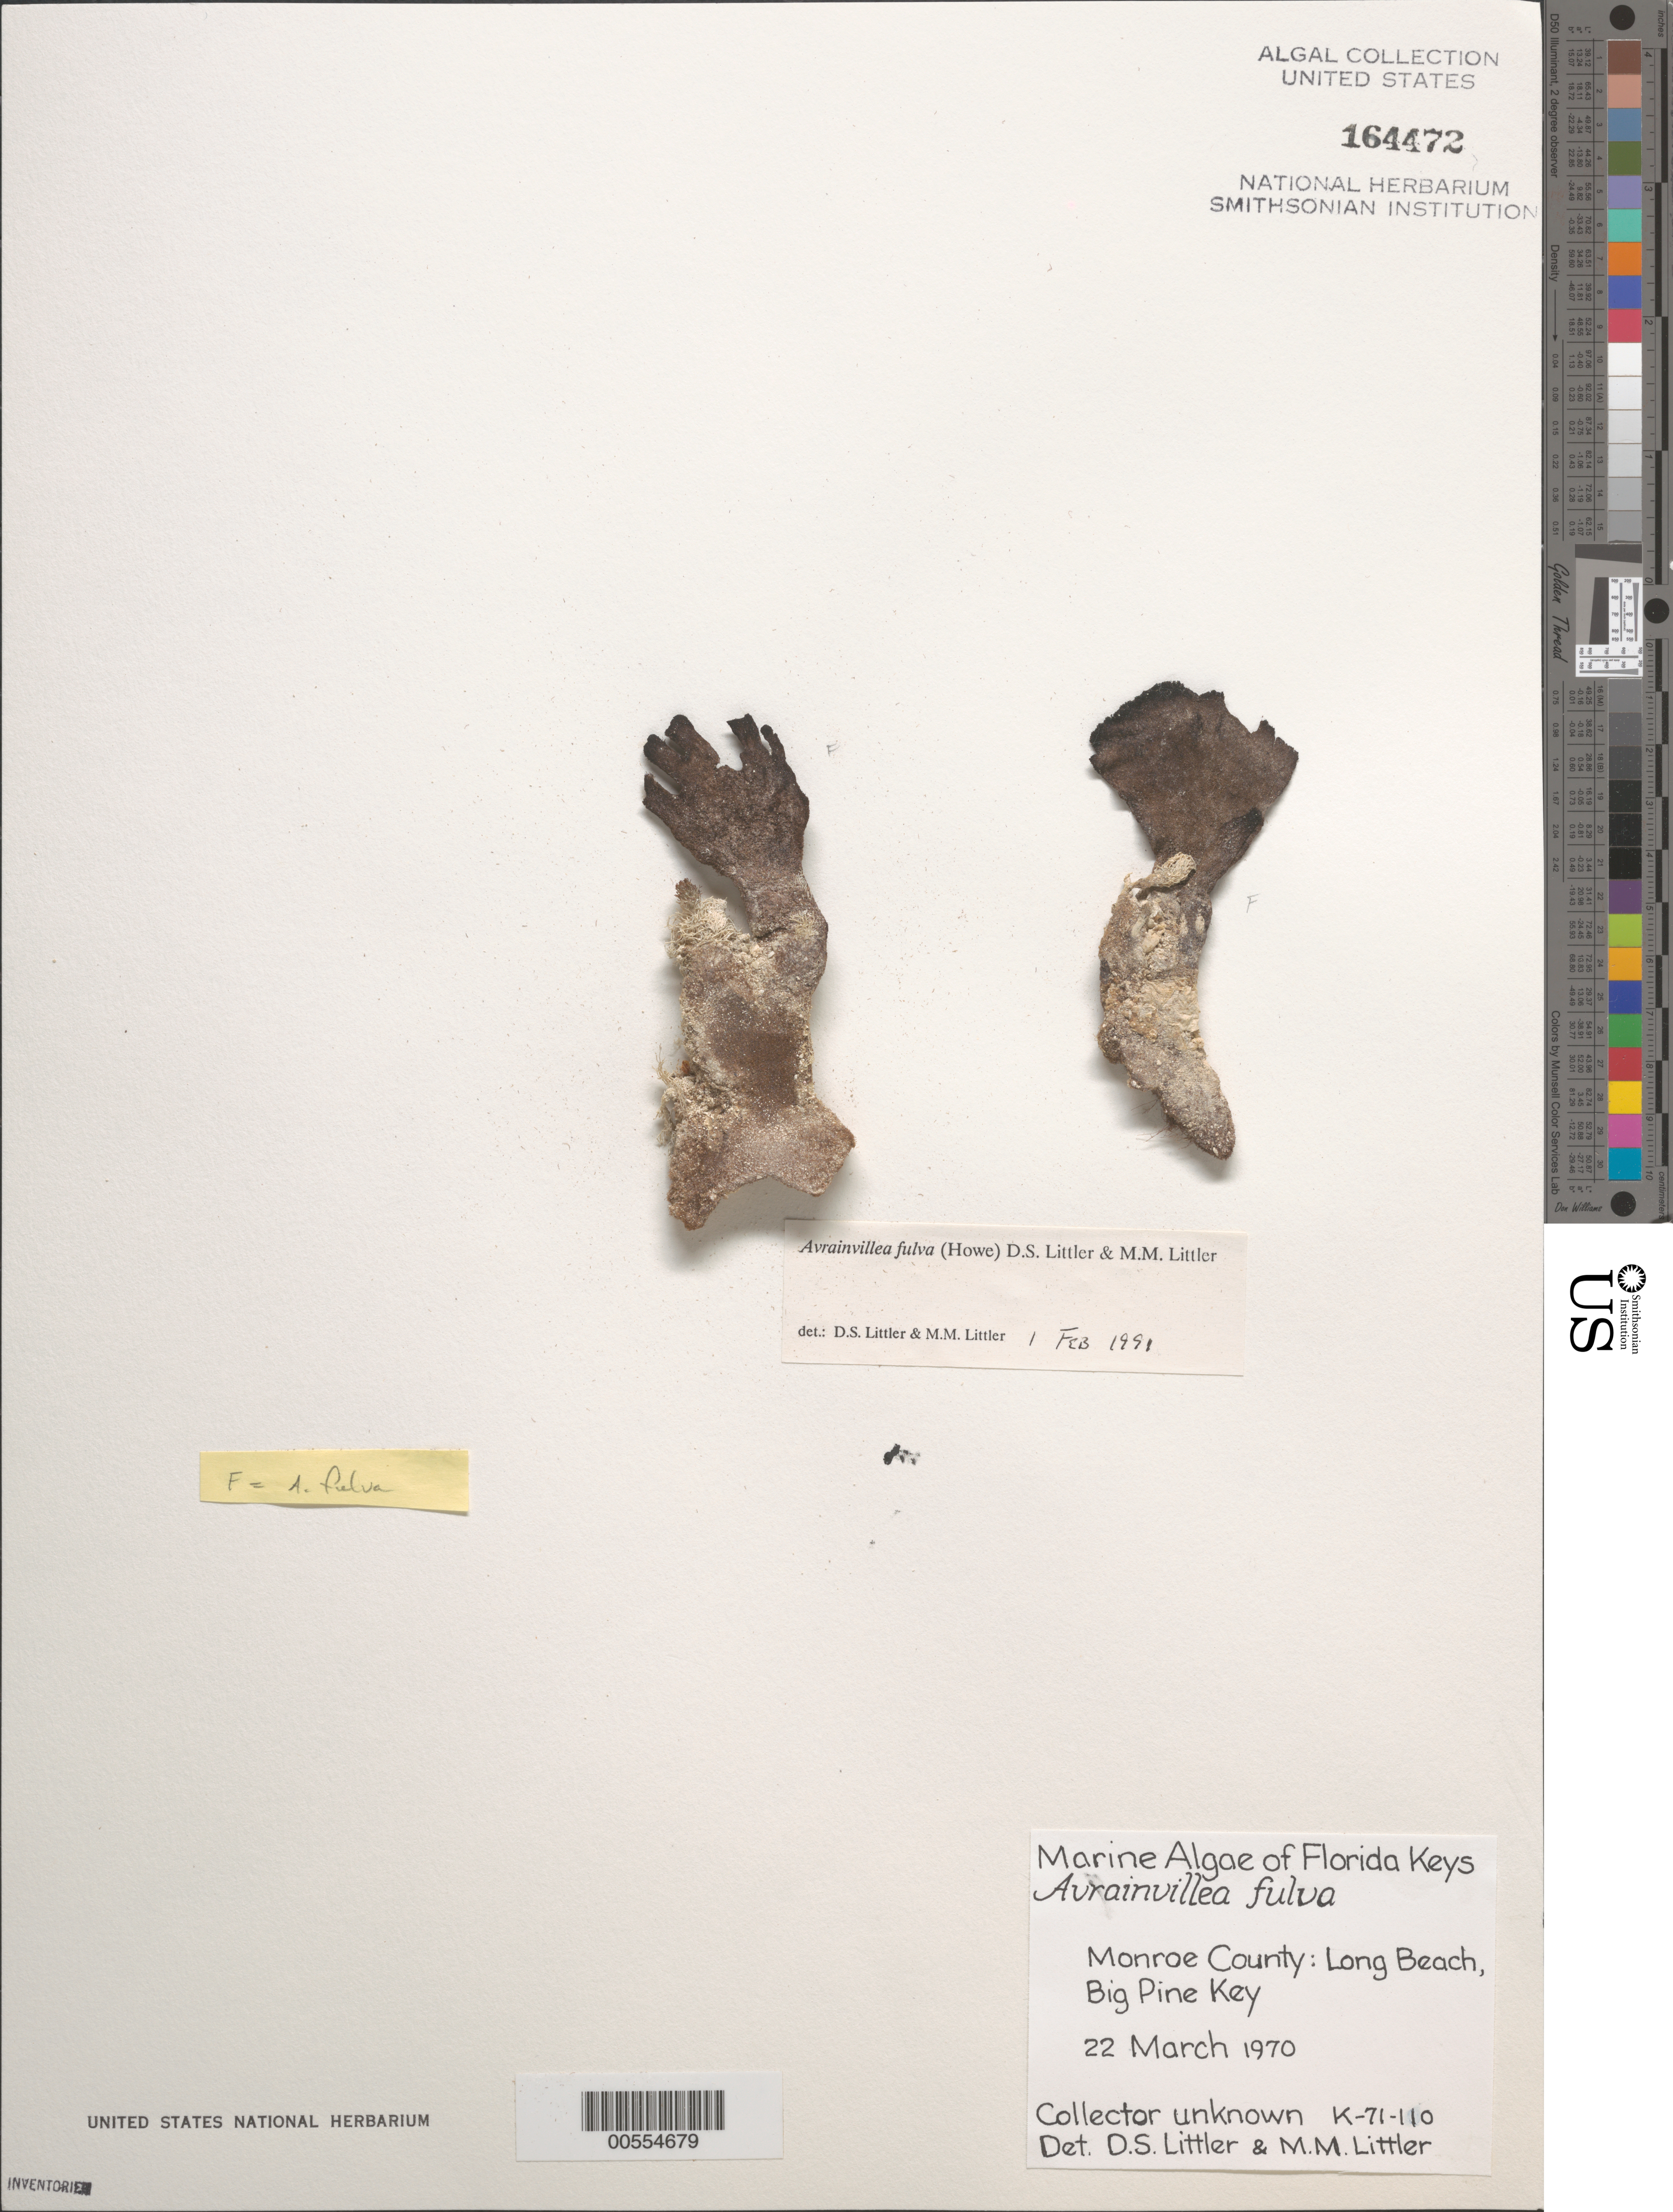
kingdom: Plantae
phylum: Chlorophyta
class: Ulvophyceae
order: Bryopsidales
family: Dichotomosiphonaceae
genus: Avrainvillea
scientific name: Avrainvillea fulva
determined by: Littler, D. S.; Littler, M. M.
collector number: K-71-110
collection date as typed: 22 Mar 1970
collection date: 1970-03-22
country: United States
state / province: Florida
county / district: Monroe County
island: Big Pine Key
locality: Long Beach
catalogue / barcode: US 164472